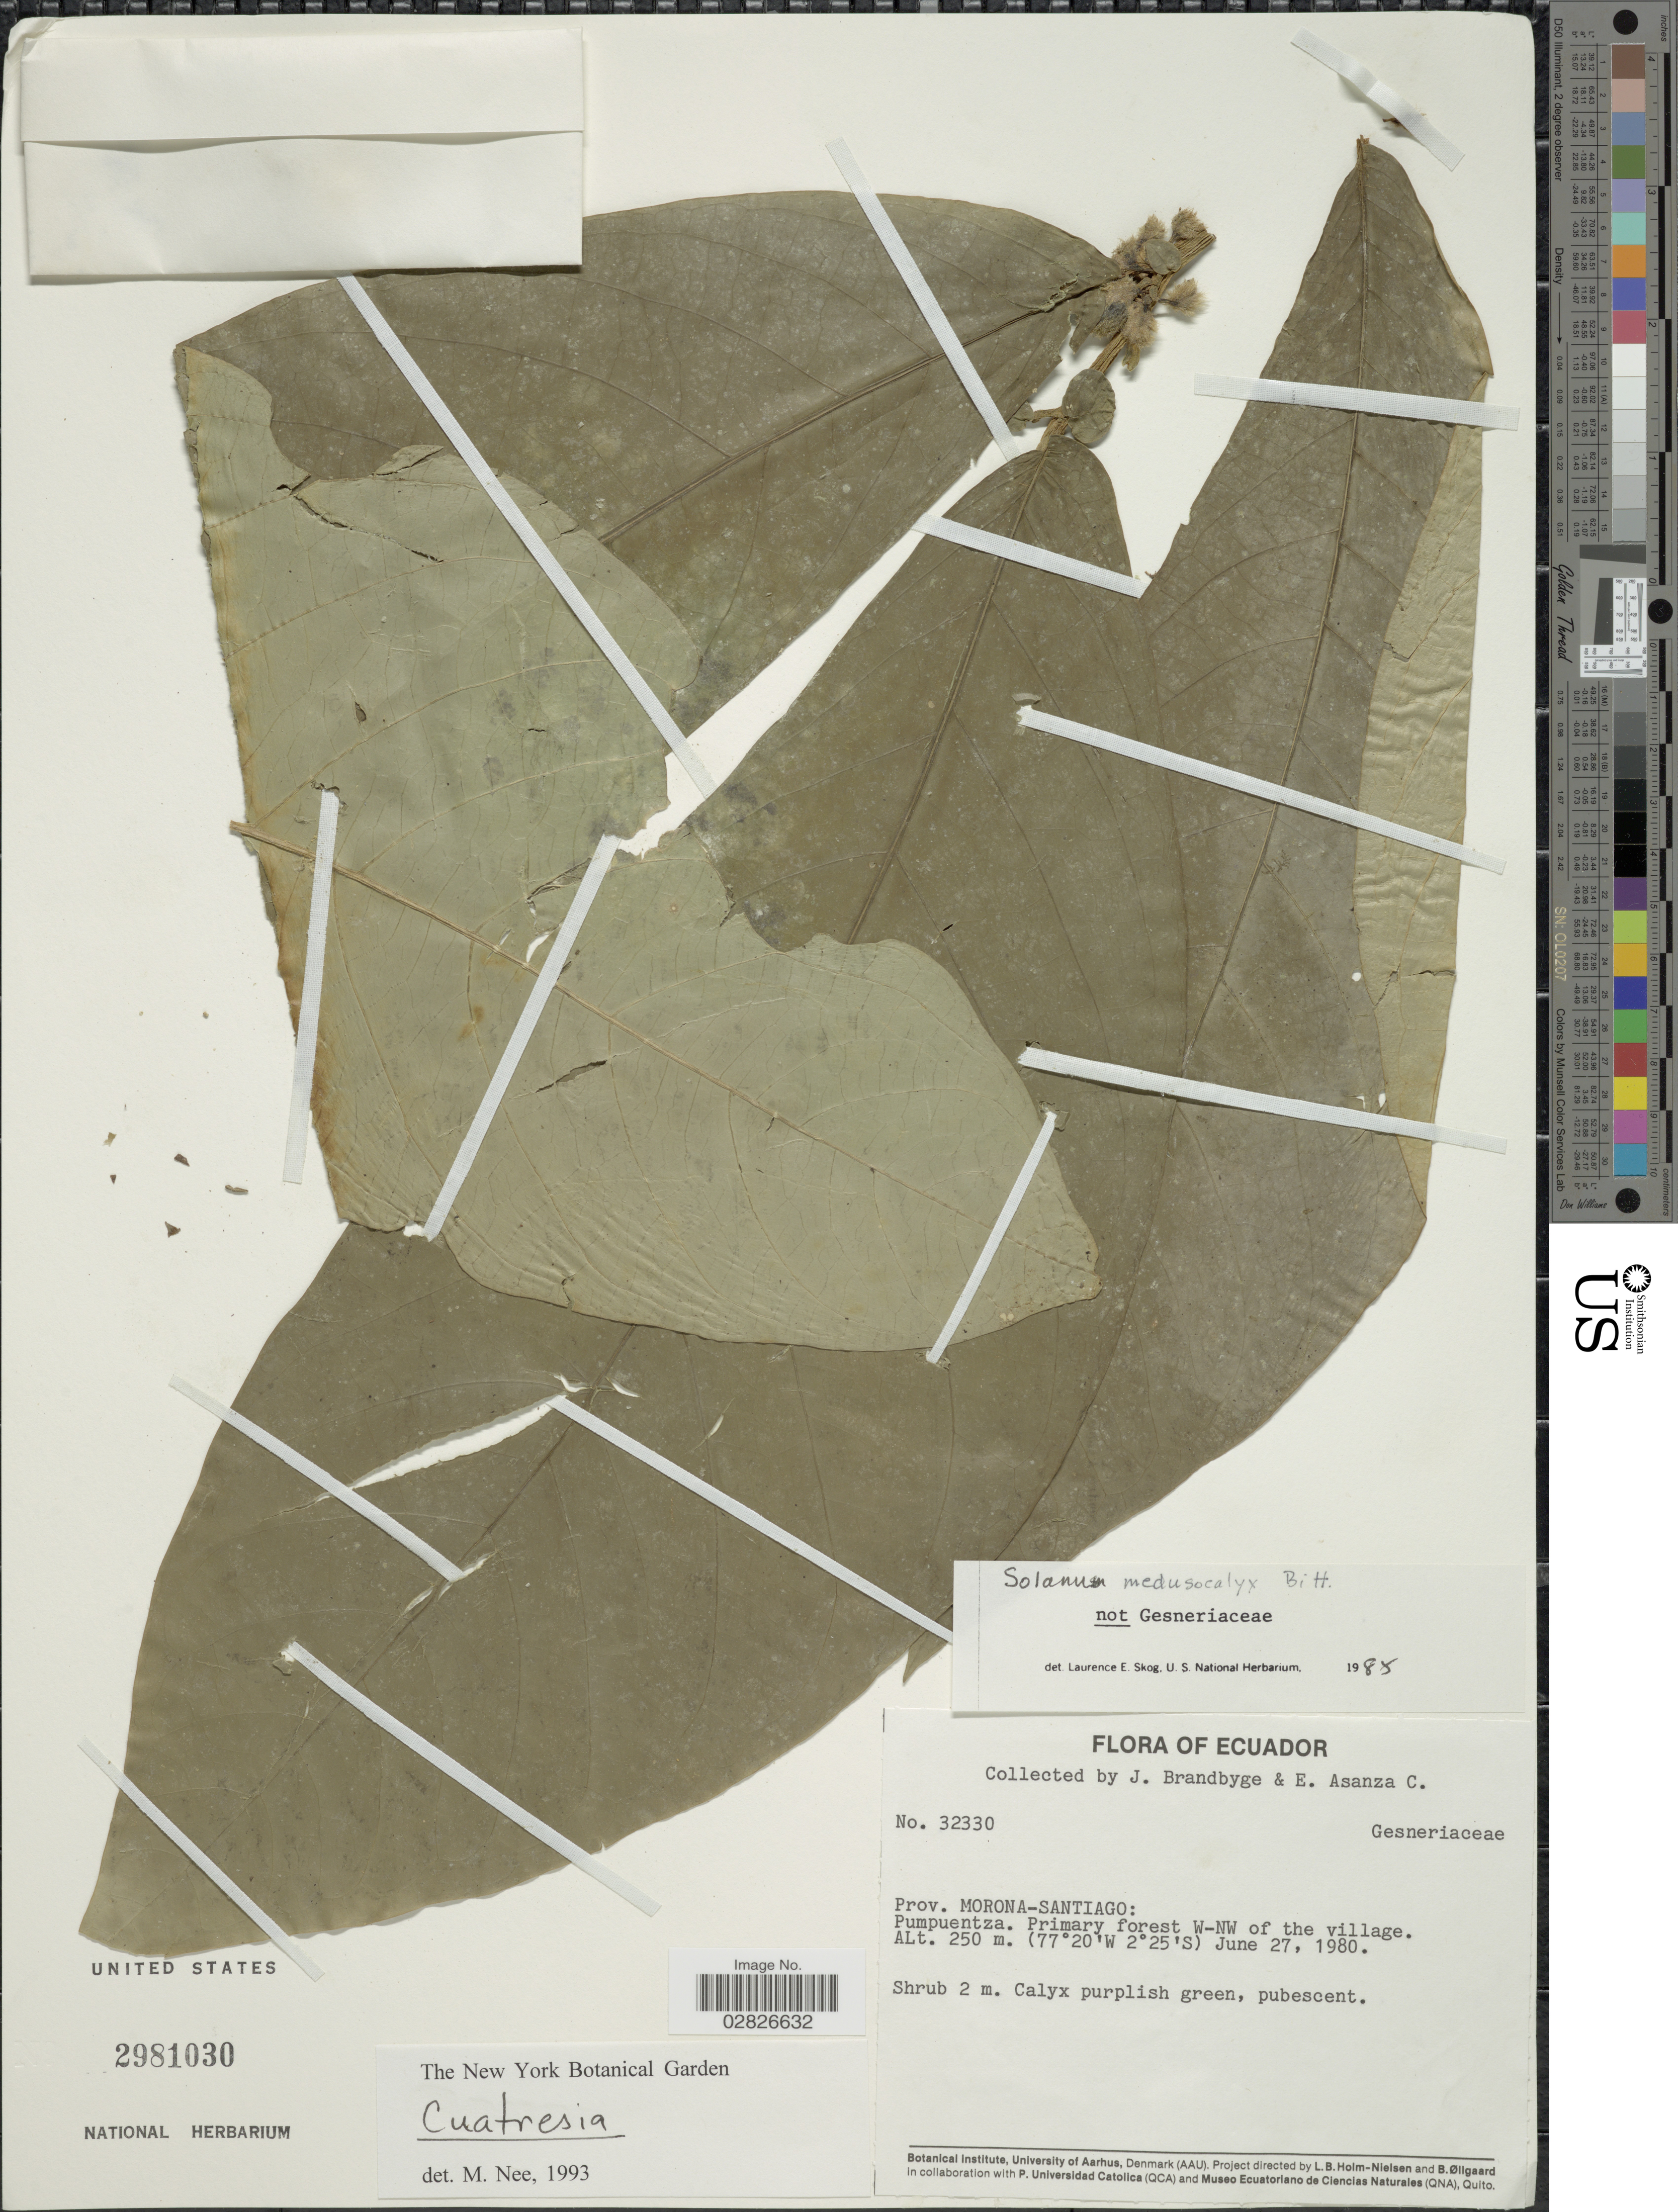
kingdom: Plantae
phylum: Tracheophyta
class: Magnoliopsida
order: Solanales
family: Solanaceae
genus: Cuatresia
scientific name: Cuatresia sp.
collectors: J. Brandbyge & E. Asanza C.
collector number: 32330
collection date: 1980-06-27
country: Ecuador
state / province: Morona-Santiago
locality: Pumpuentza, Primary forest W-NW of the village.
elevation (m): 250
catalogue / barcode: US 2981030